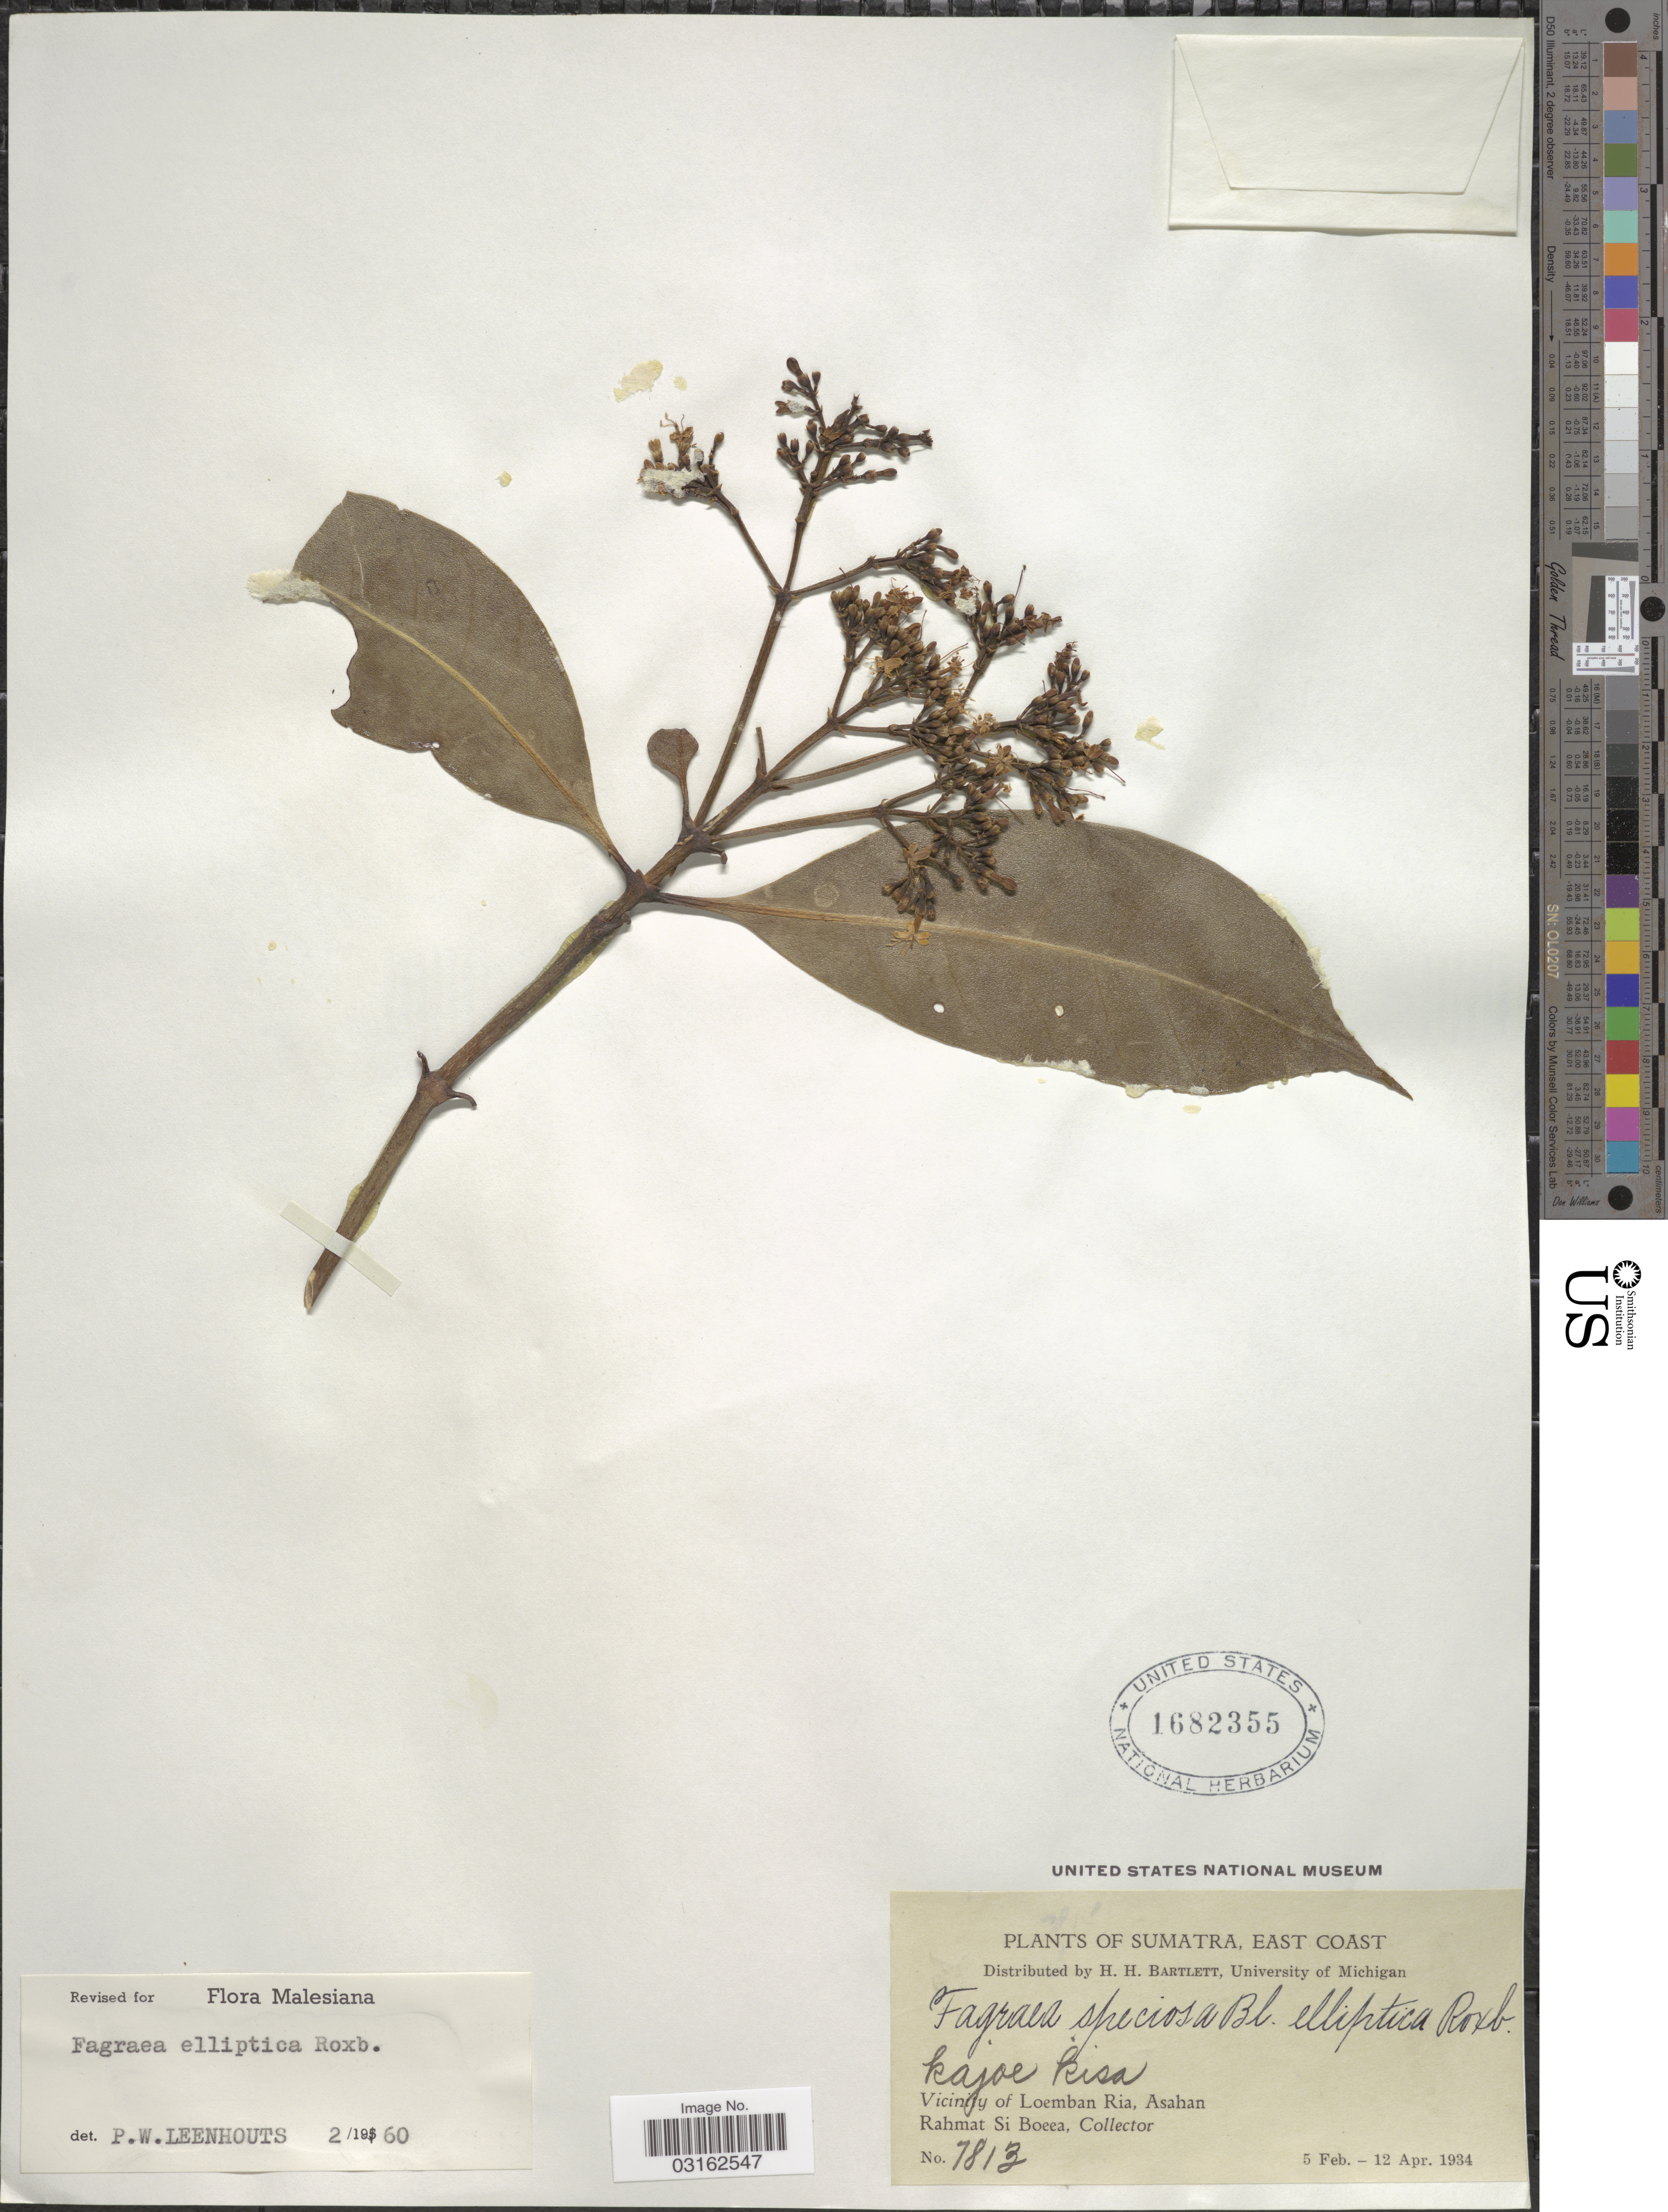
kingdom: Plantae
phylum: Tracheophyta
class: Magnoliopsida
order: Gentianales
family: Gentianaceae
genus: Fagraea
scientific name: Fagraea elliptica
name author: Roxb.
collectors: Rahmat Si Boeea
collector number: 7813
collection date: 1934-02-05/1934-04-12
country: Indonesia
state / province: Sumatra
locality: East Coast. Vicinity of Loemban Ria, Asahan.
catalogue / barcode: US 1682355